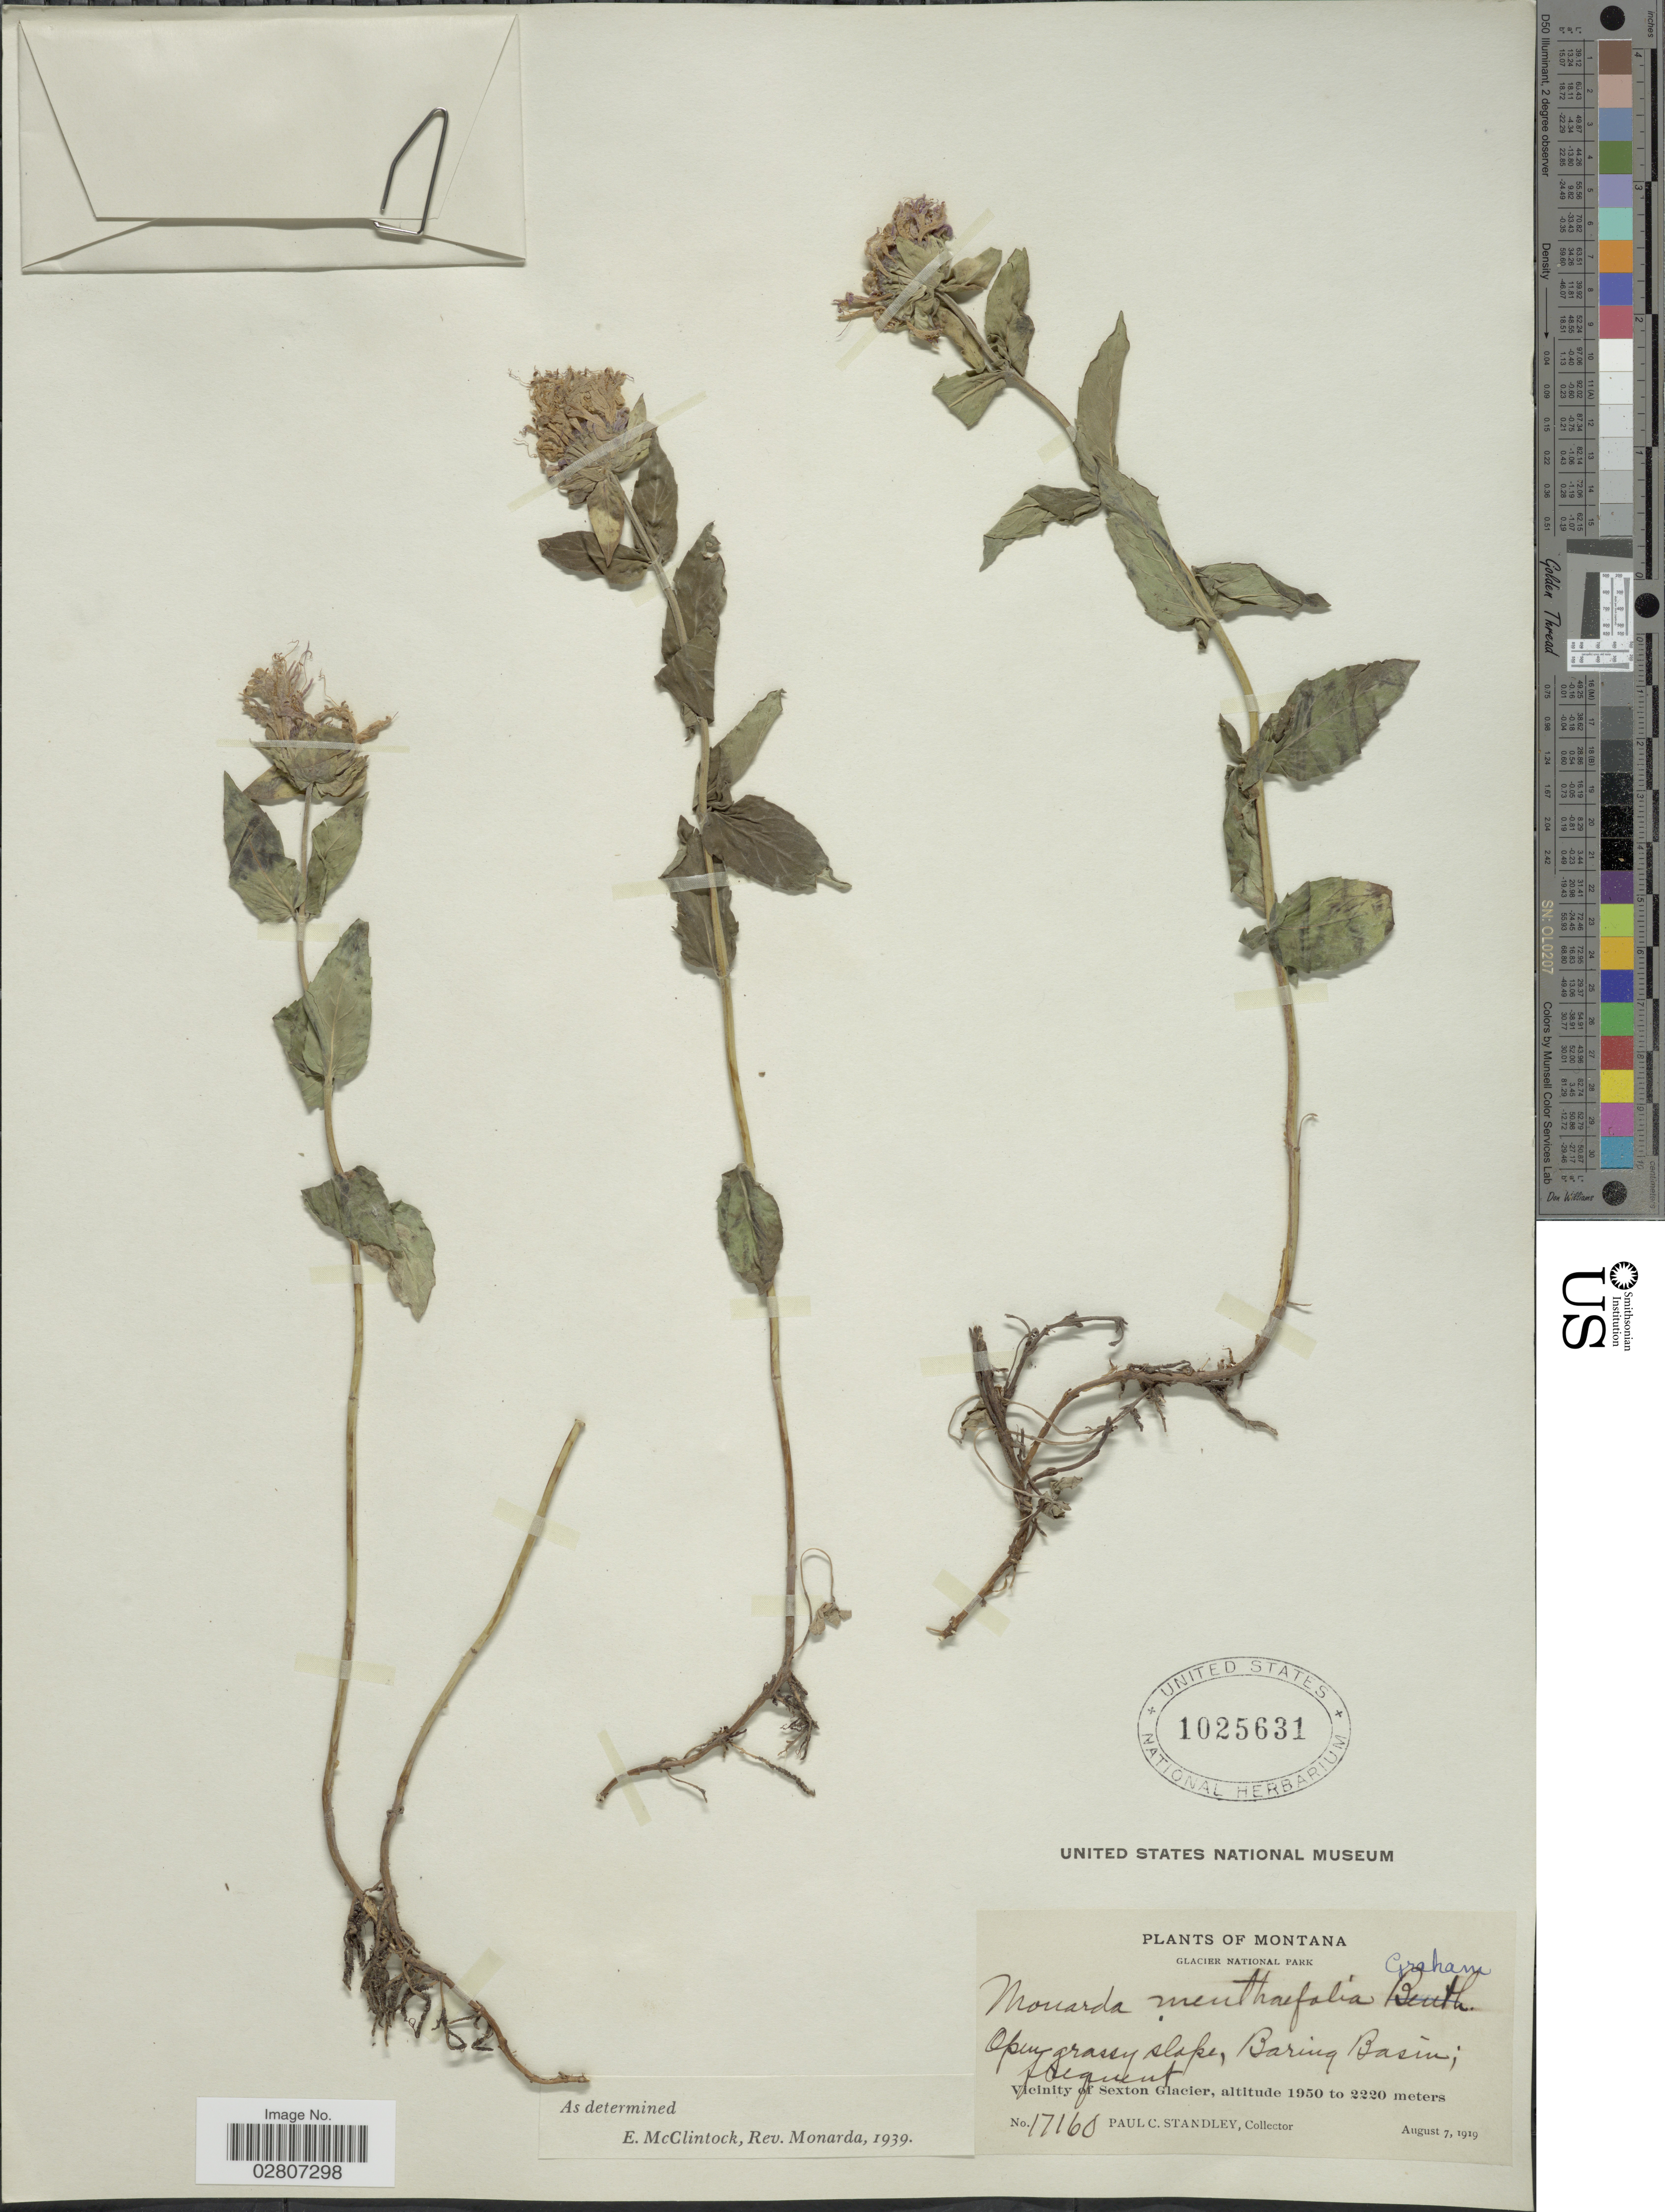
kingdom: Plantae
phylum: Tracheophyta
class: Magnoliopsida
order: Lamiales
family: Lamiaceae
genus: Monarda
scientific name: Monarda fistulosa var. menthifolia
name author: (Graham) Fernald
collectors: P. C. Standley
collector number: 17160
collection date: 1919-08-07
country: United States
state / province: Montana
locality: Glacier National Park. Open grassy slope, Baring Basin; frequent. Vicinity of Sexton Glacier.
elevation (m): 1950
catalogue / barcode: US 1025631